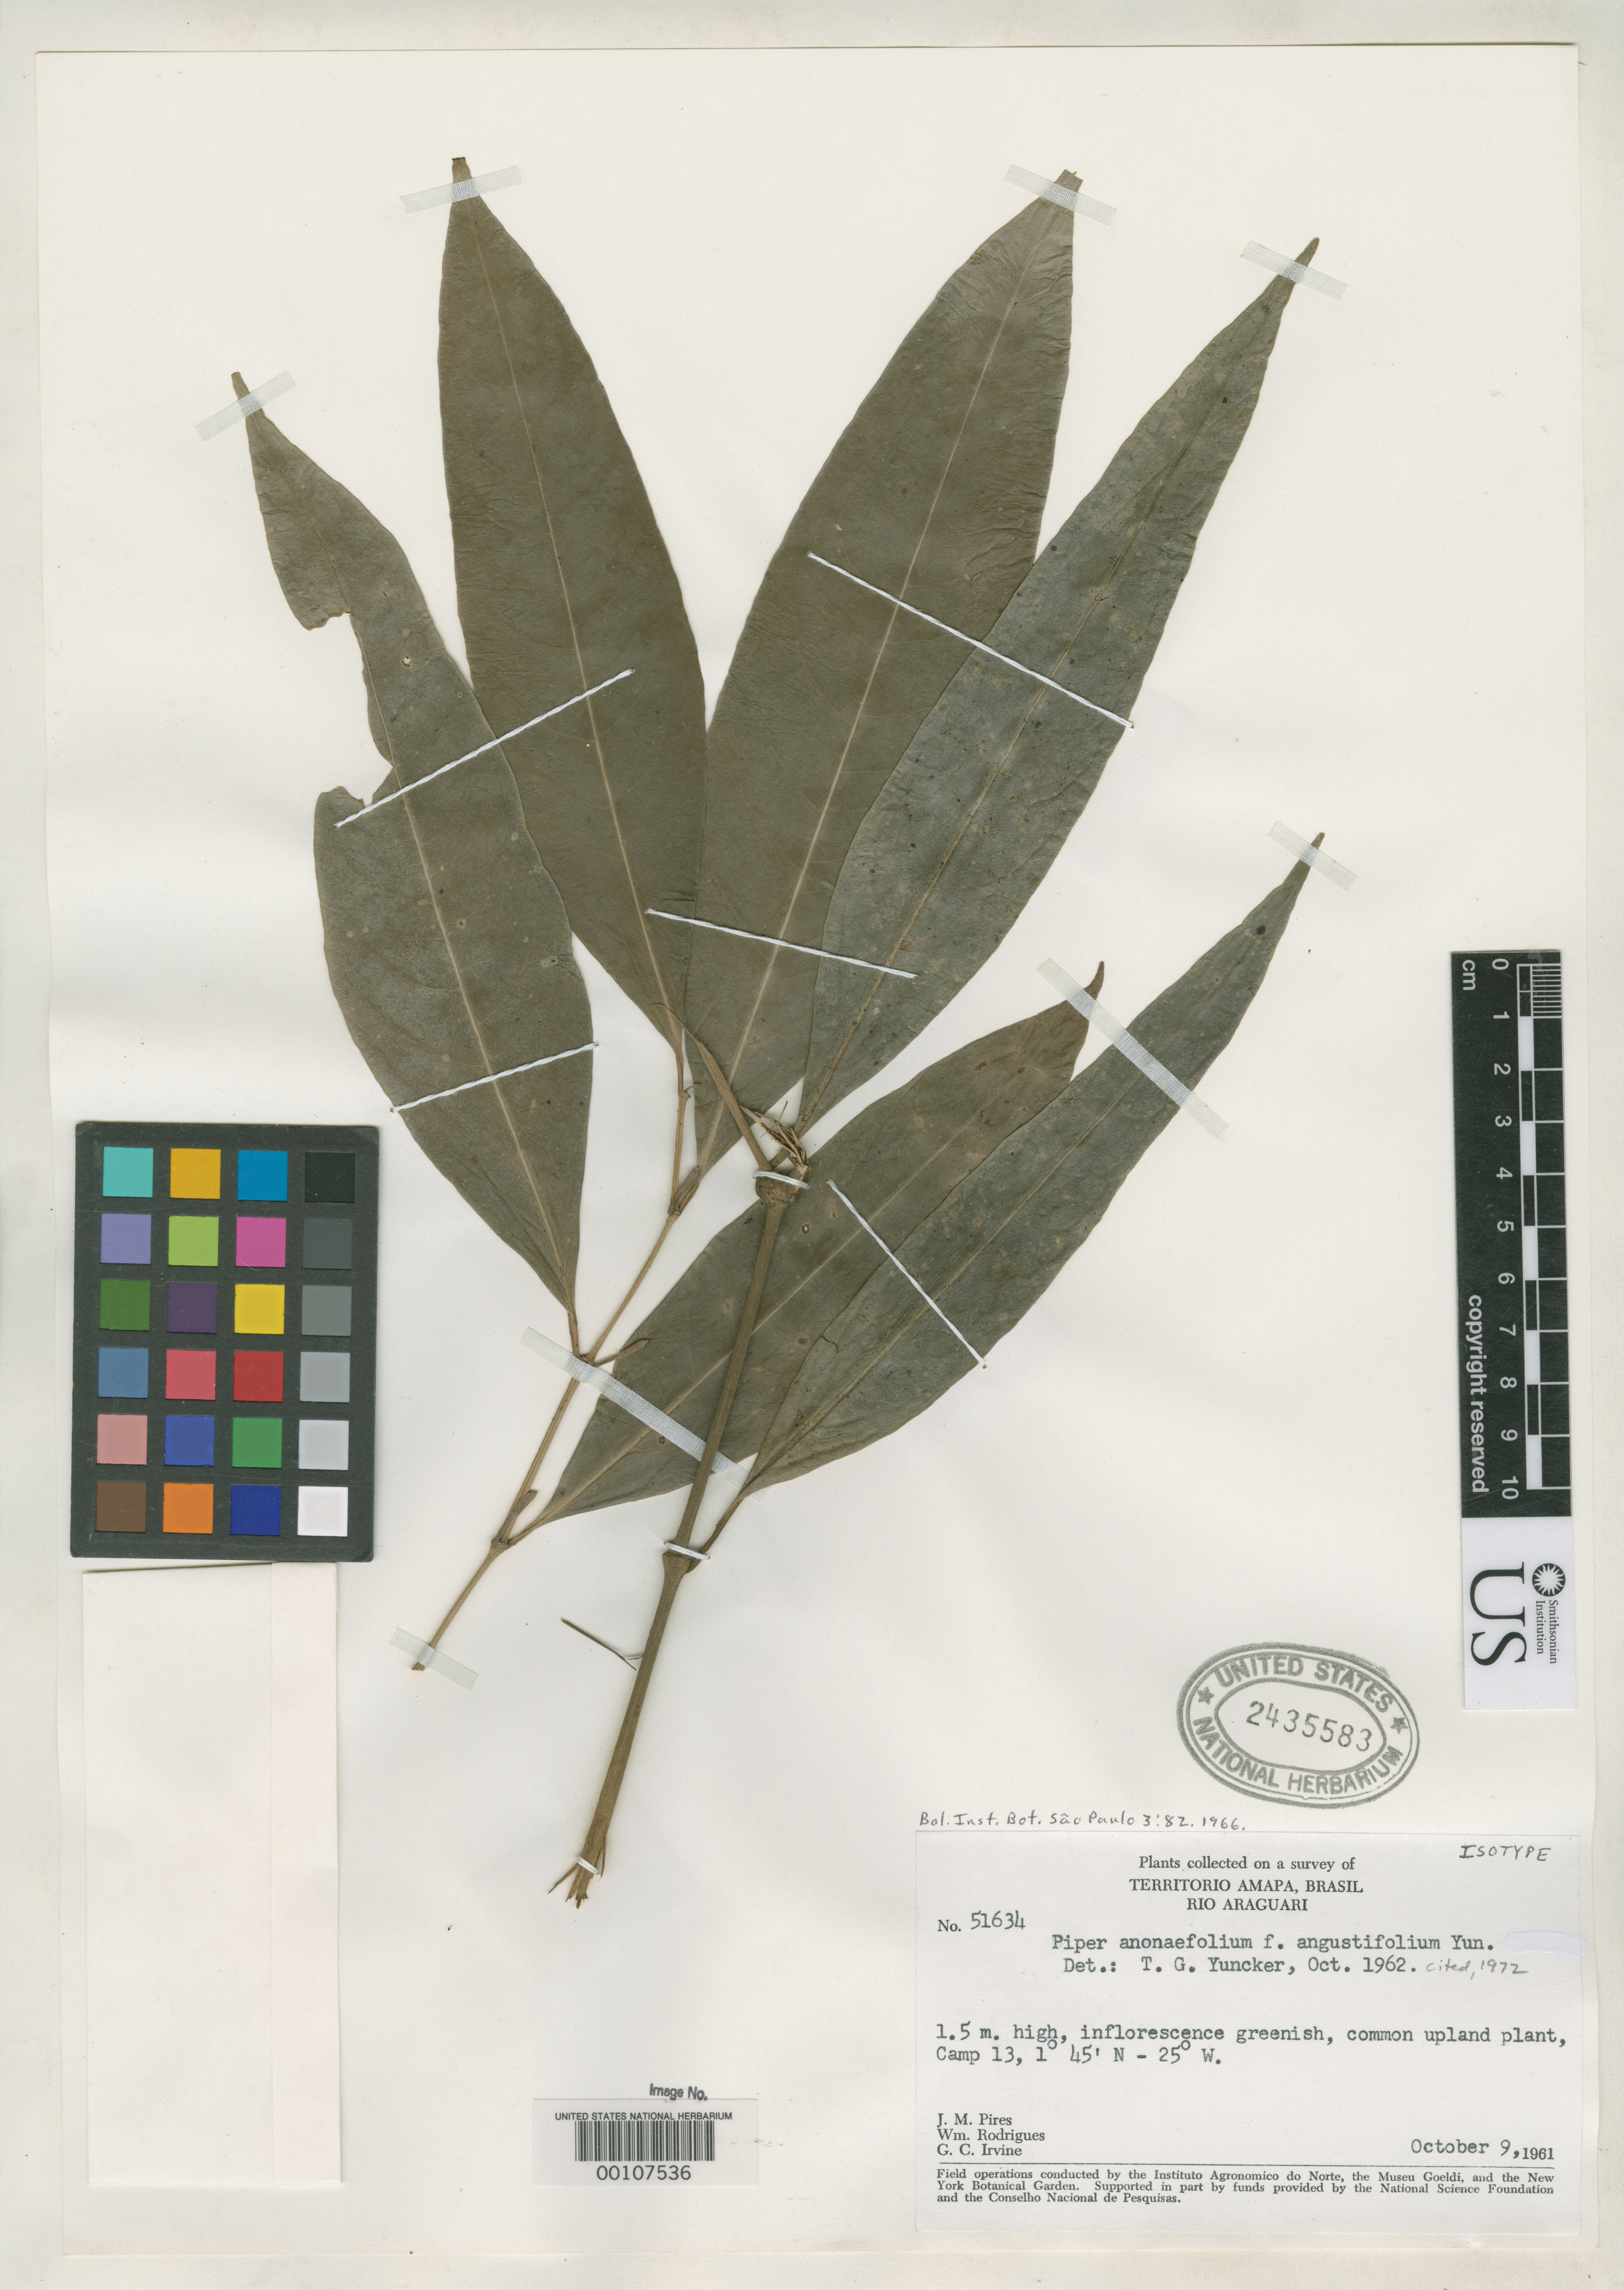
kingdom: Plantae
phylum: Tracheophyta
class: Magnoliopsida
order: Piperales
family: Piperaceae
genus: Piper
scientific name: Piper anonifolium f. angustifolium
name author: Yunck.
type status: Isotype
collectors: J. M. Pires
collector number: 51634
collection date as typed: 09 Oct 1961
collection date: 1961-10-09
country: Brazil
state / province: Amapá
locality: Rio Araguari, Camp 13.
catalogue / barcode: US 2435583